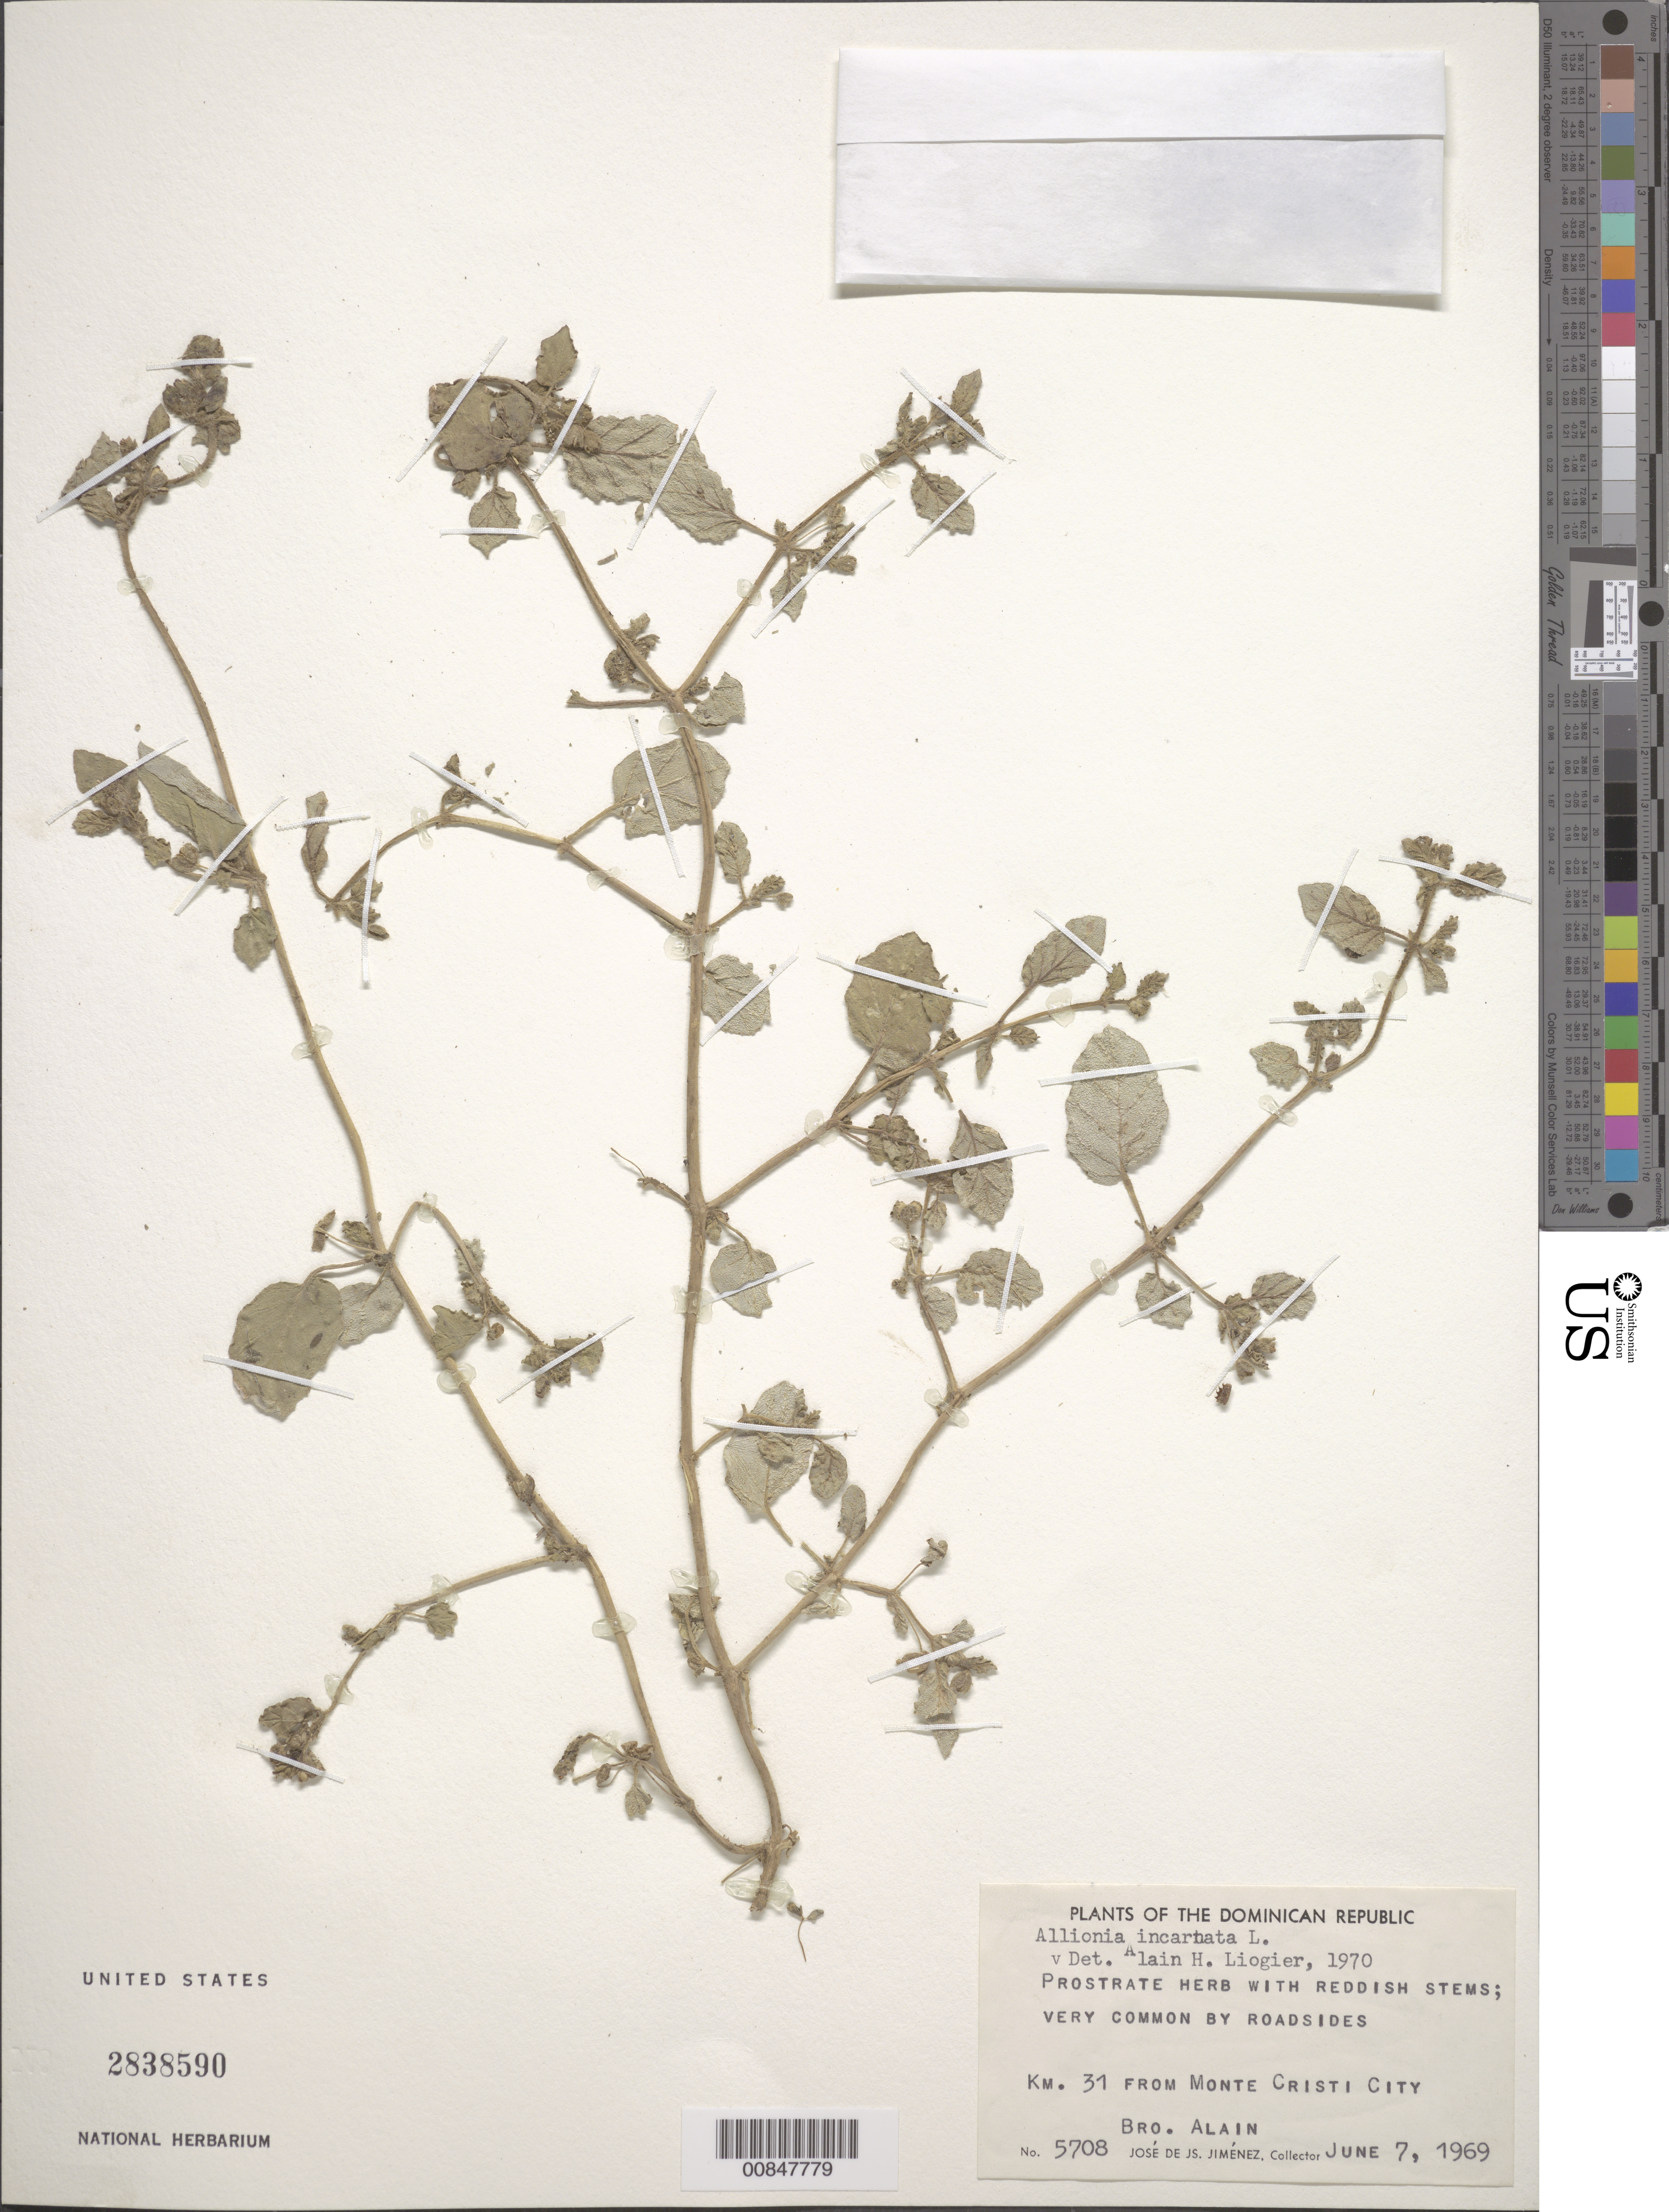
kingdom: Plantae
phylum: Tracheophyta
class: Magnoliopsida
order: Caryophyllales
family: Nyctaginaceae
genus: Allionia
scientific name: Allionia incarnata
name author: L.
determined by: Liogier, Alain H.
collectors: J. J. Jiménez Almonte & A. H. Liogier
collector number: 5708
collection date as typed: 07 Jun 1969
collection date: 1969-06-07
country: Dominican Republic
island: Hispaniola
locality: Km. 31 from Monte Cristi City.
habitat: Very common in roadsides.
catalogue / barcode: US 2838590